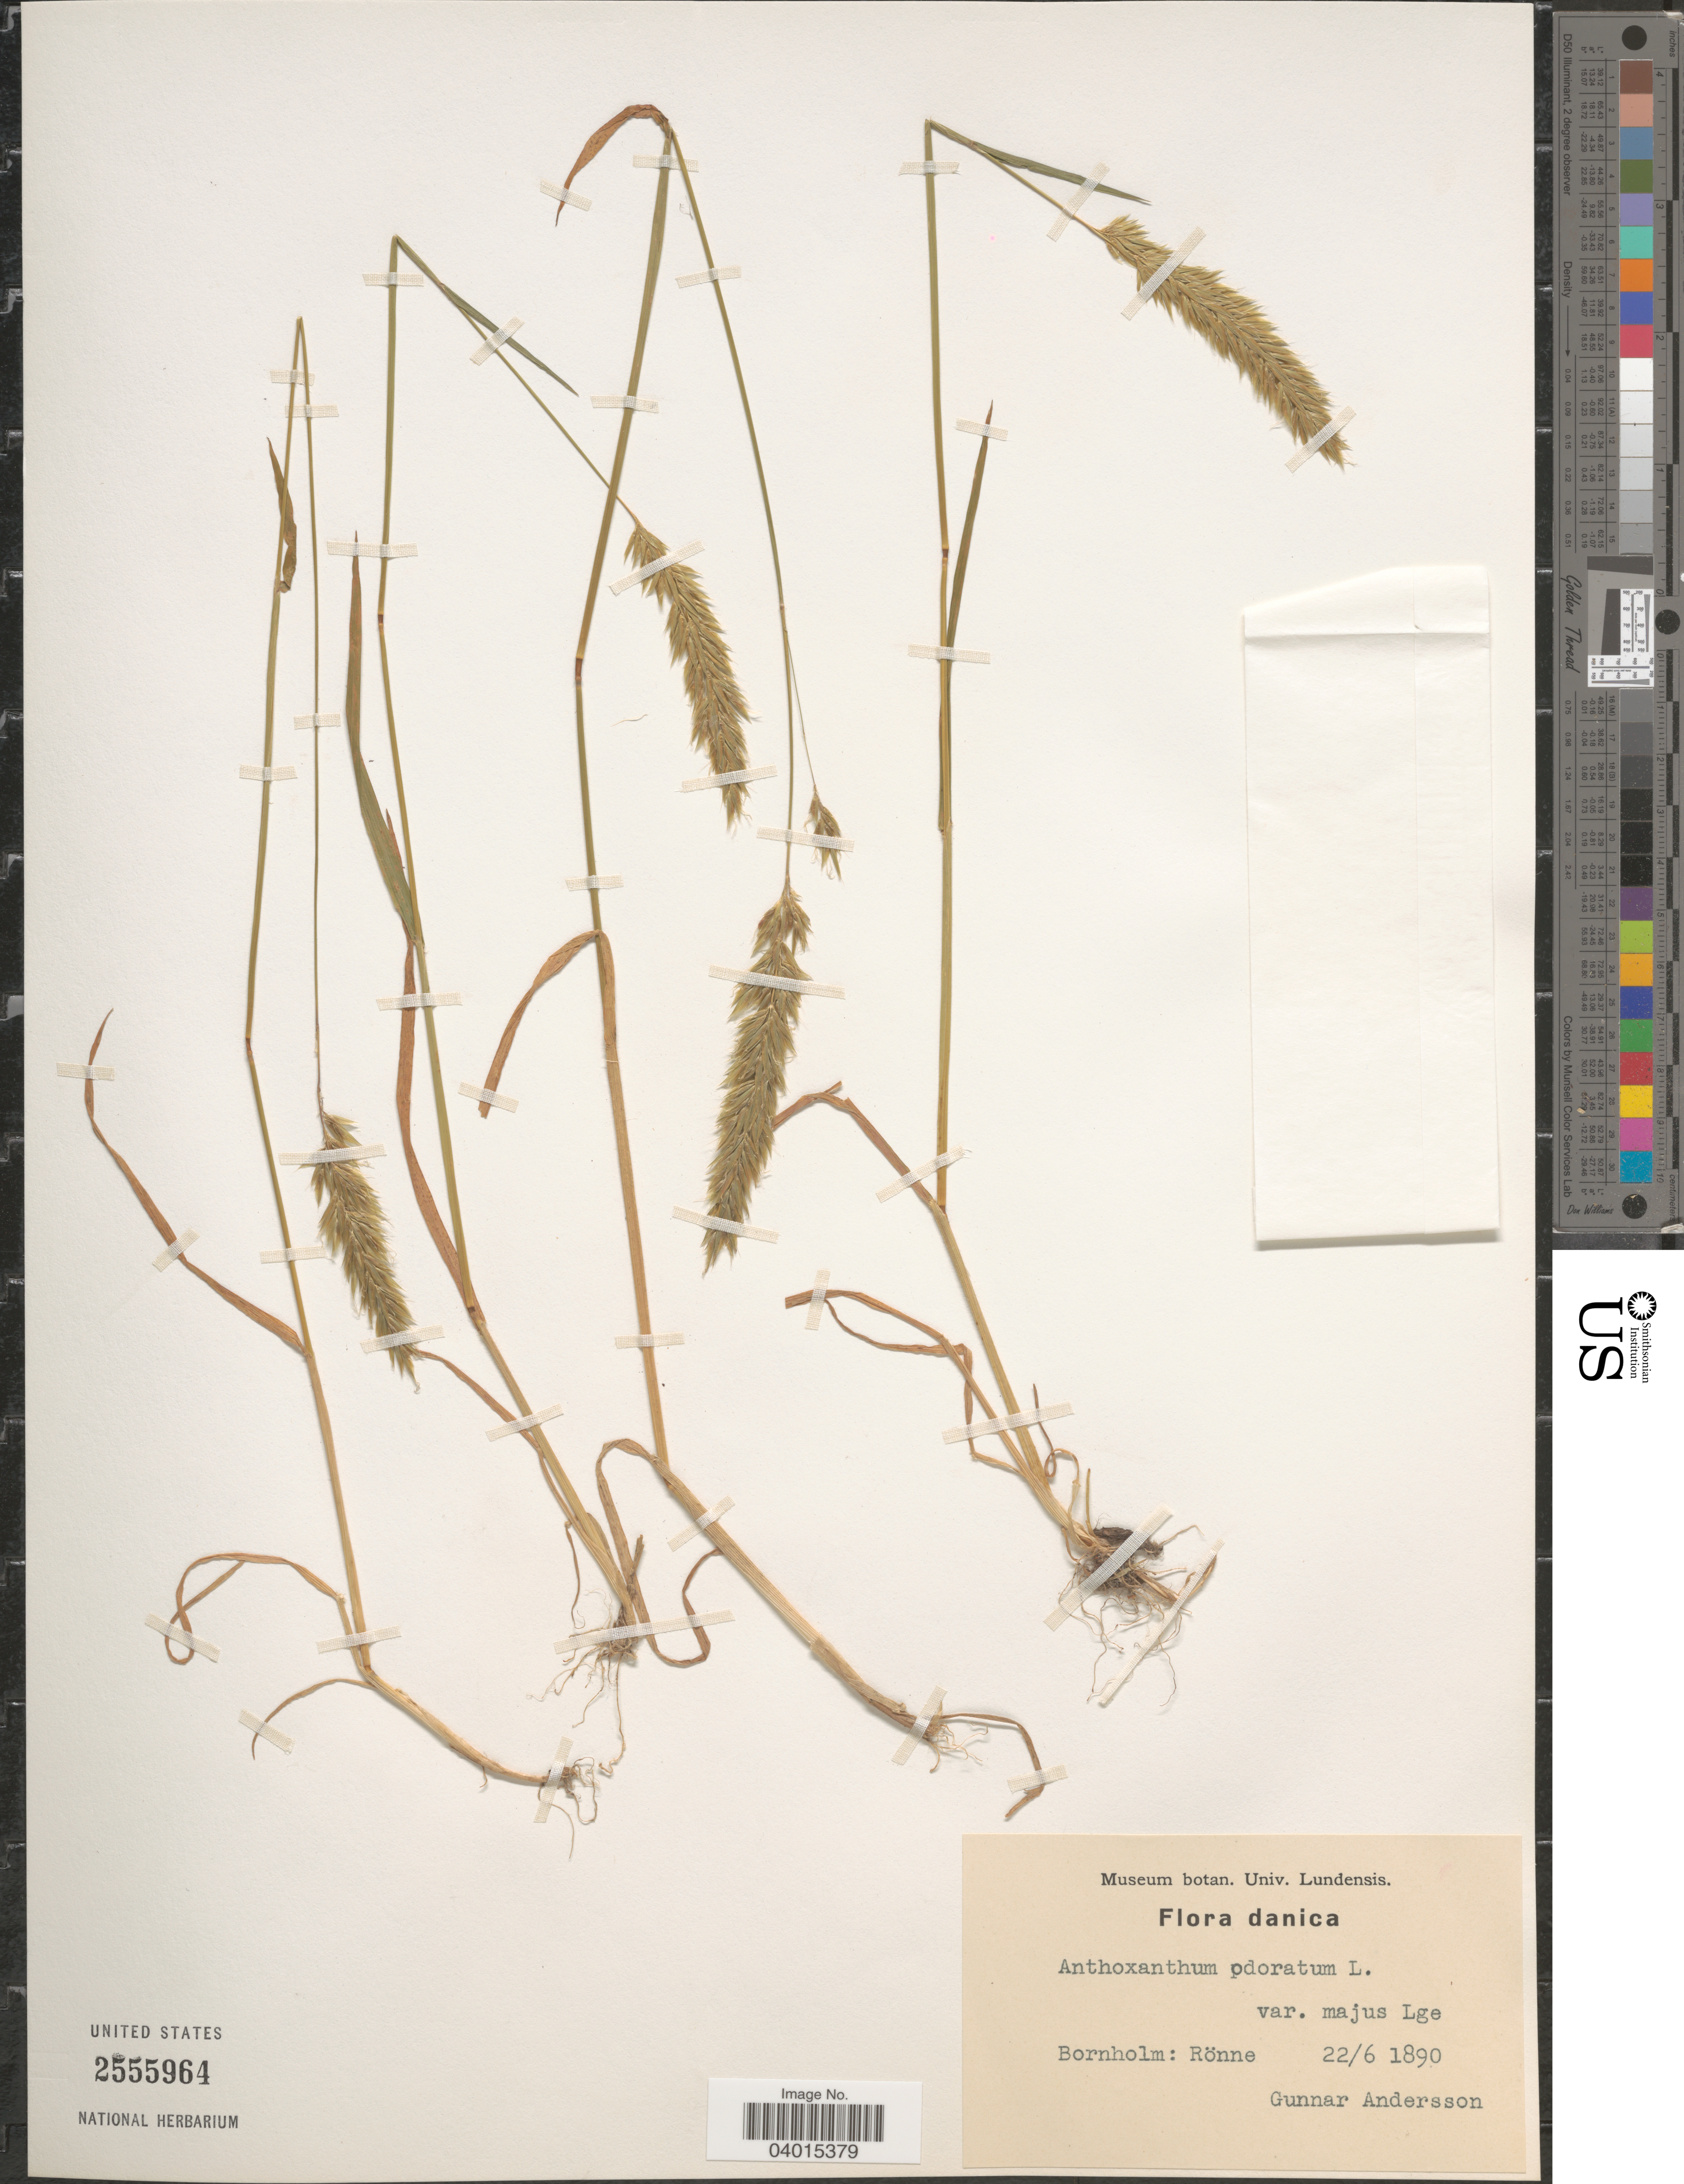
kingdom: Plantae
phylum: Tracheophyta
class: Liliopsida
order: Poales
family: Poaceae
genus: Anthoxanthum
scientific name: Anthoxanthum odoratum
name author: L.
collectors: C. Andersson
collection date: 1890-06-22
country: Denmark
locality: Danica. bornholm: Rönne.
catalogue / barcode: US 2555964